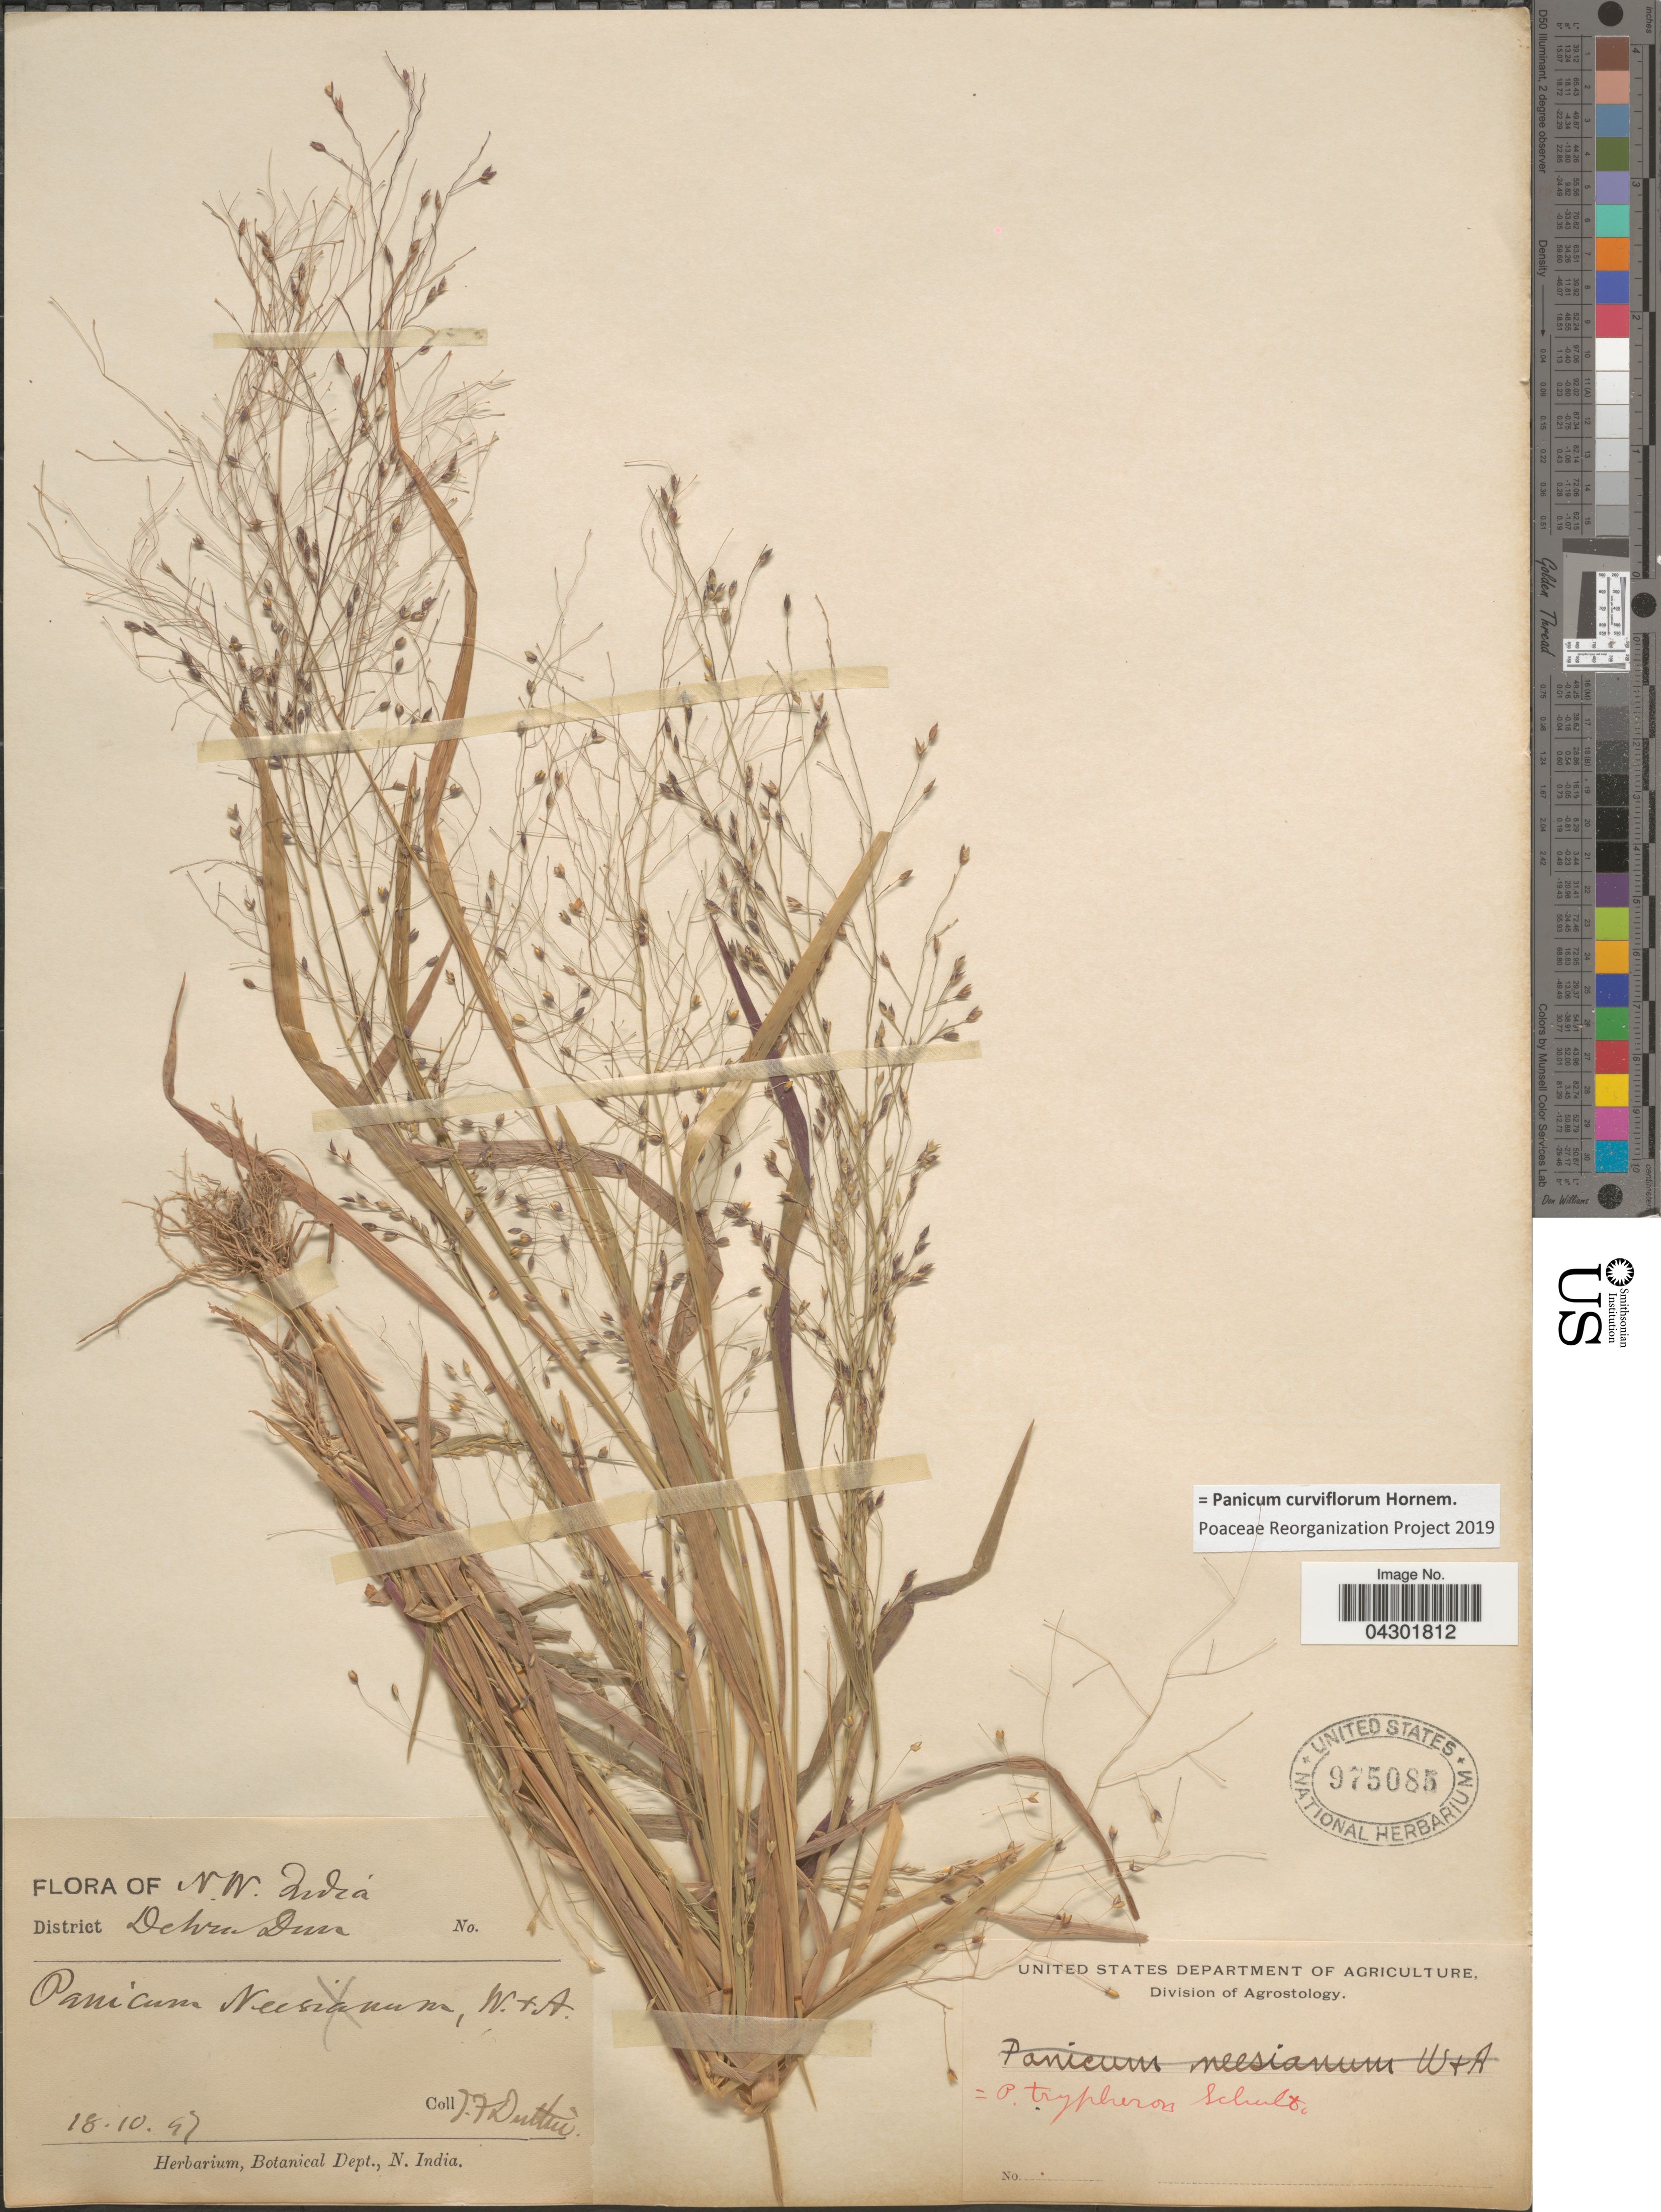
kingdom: Plantae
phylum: Tracheophyta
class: Liliopsida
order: Poales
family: Poaceae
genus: Panicum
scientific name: Panicum curviflorum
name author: Hornem.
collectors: J. F. Duthie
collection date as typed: Transcribed d/m/y: 18/10/47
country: India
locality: N. W. India. District Dehra Dun.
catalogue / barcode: US 975085